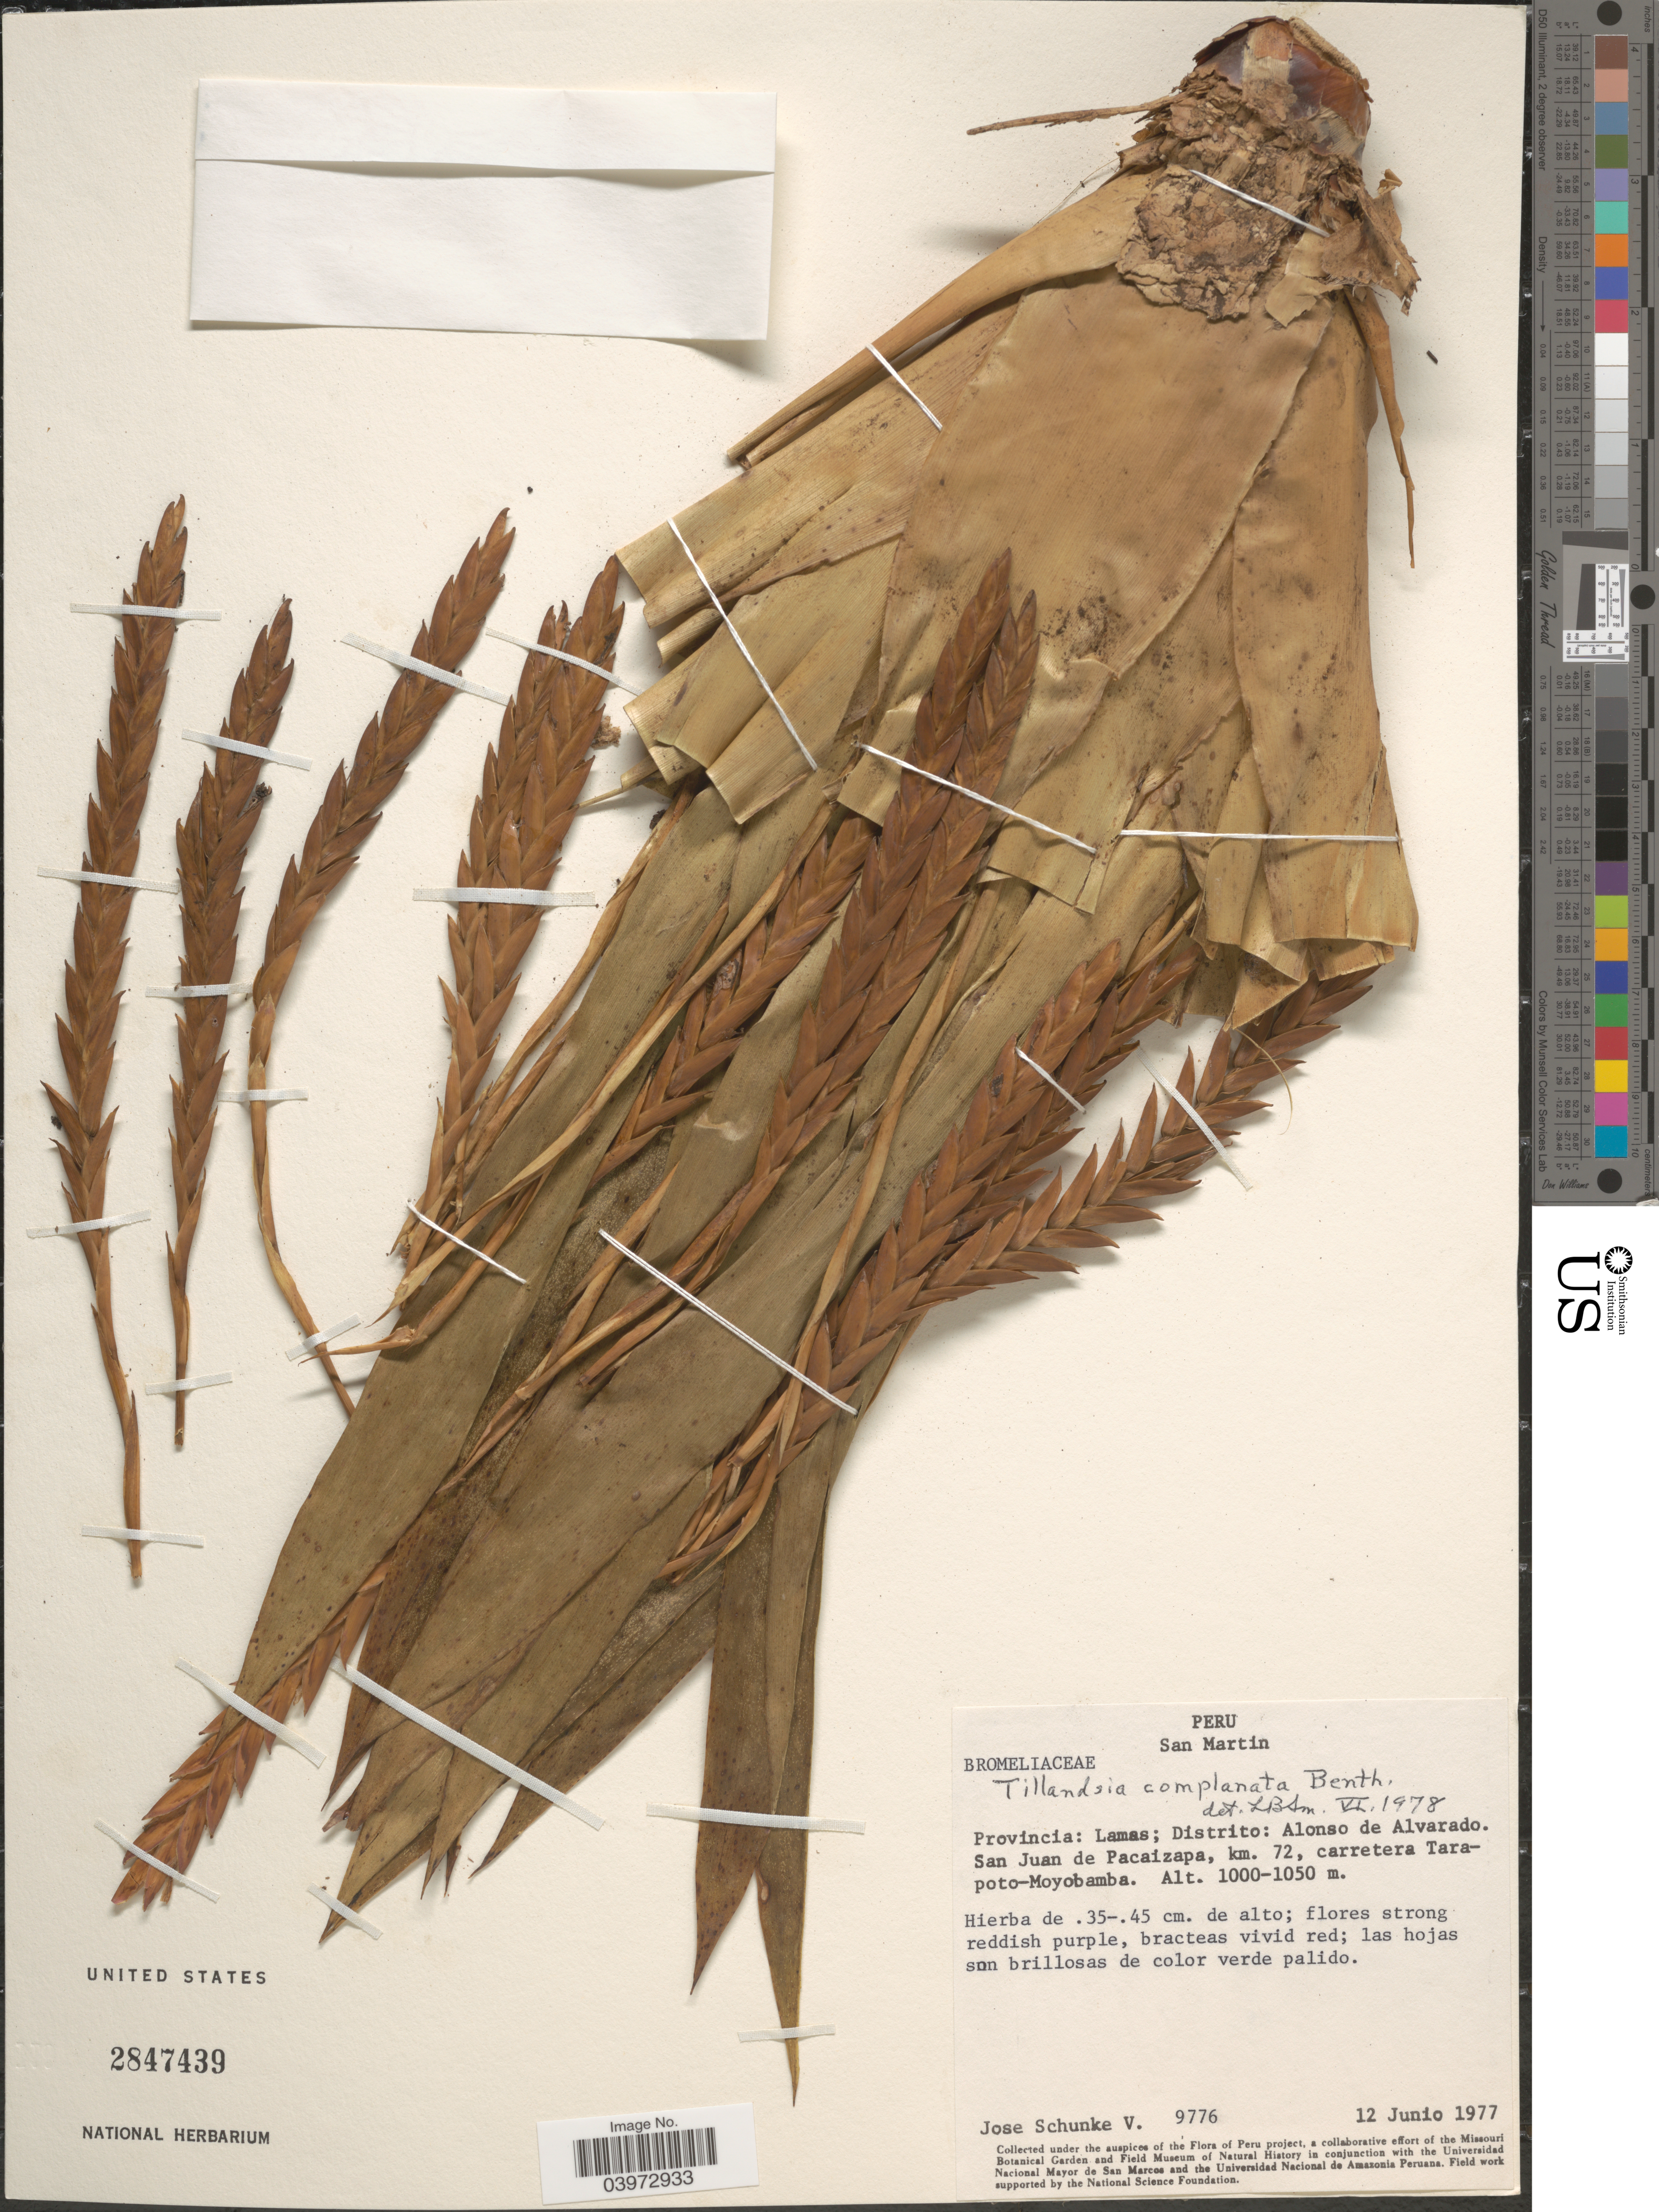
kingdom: Plantae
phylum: Tracheophyta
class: Liliopsida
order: Poales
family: Bromeliaceae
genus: Tillandsia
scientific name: Tillandsia complanata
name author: Benth.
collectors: J. Schunke Vigo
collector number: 9776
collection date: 1977-06-12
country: Peru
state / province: San Martín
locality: Provincia: Lamas; Distrito: Alonso de Alvarado. San Juan de Pacaizapa, km. 72, carretera Tarapoto-Moyobamba.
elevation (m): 1000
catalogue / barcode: US 2847439